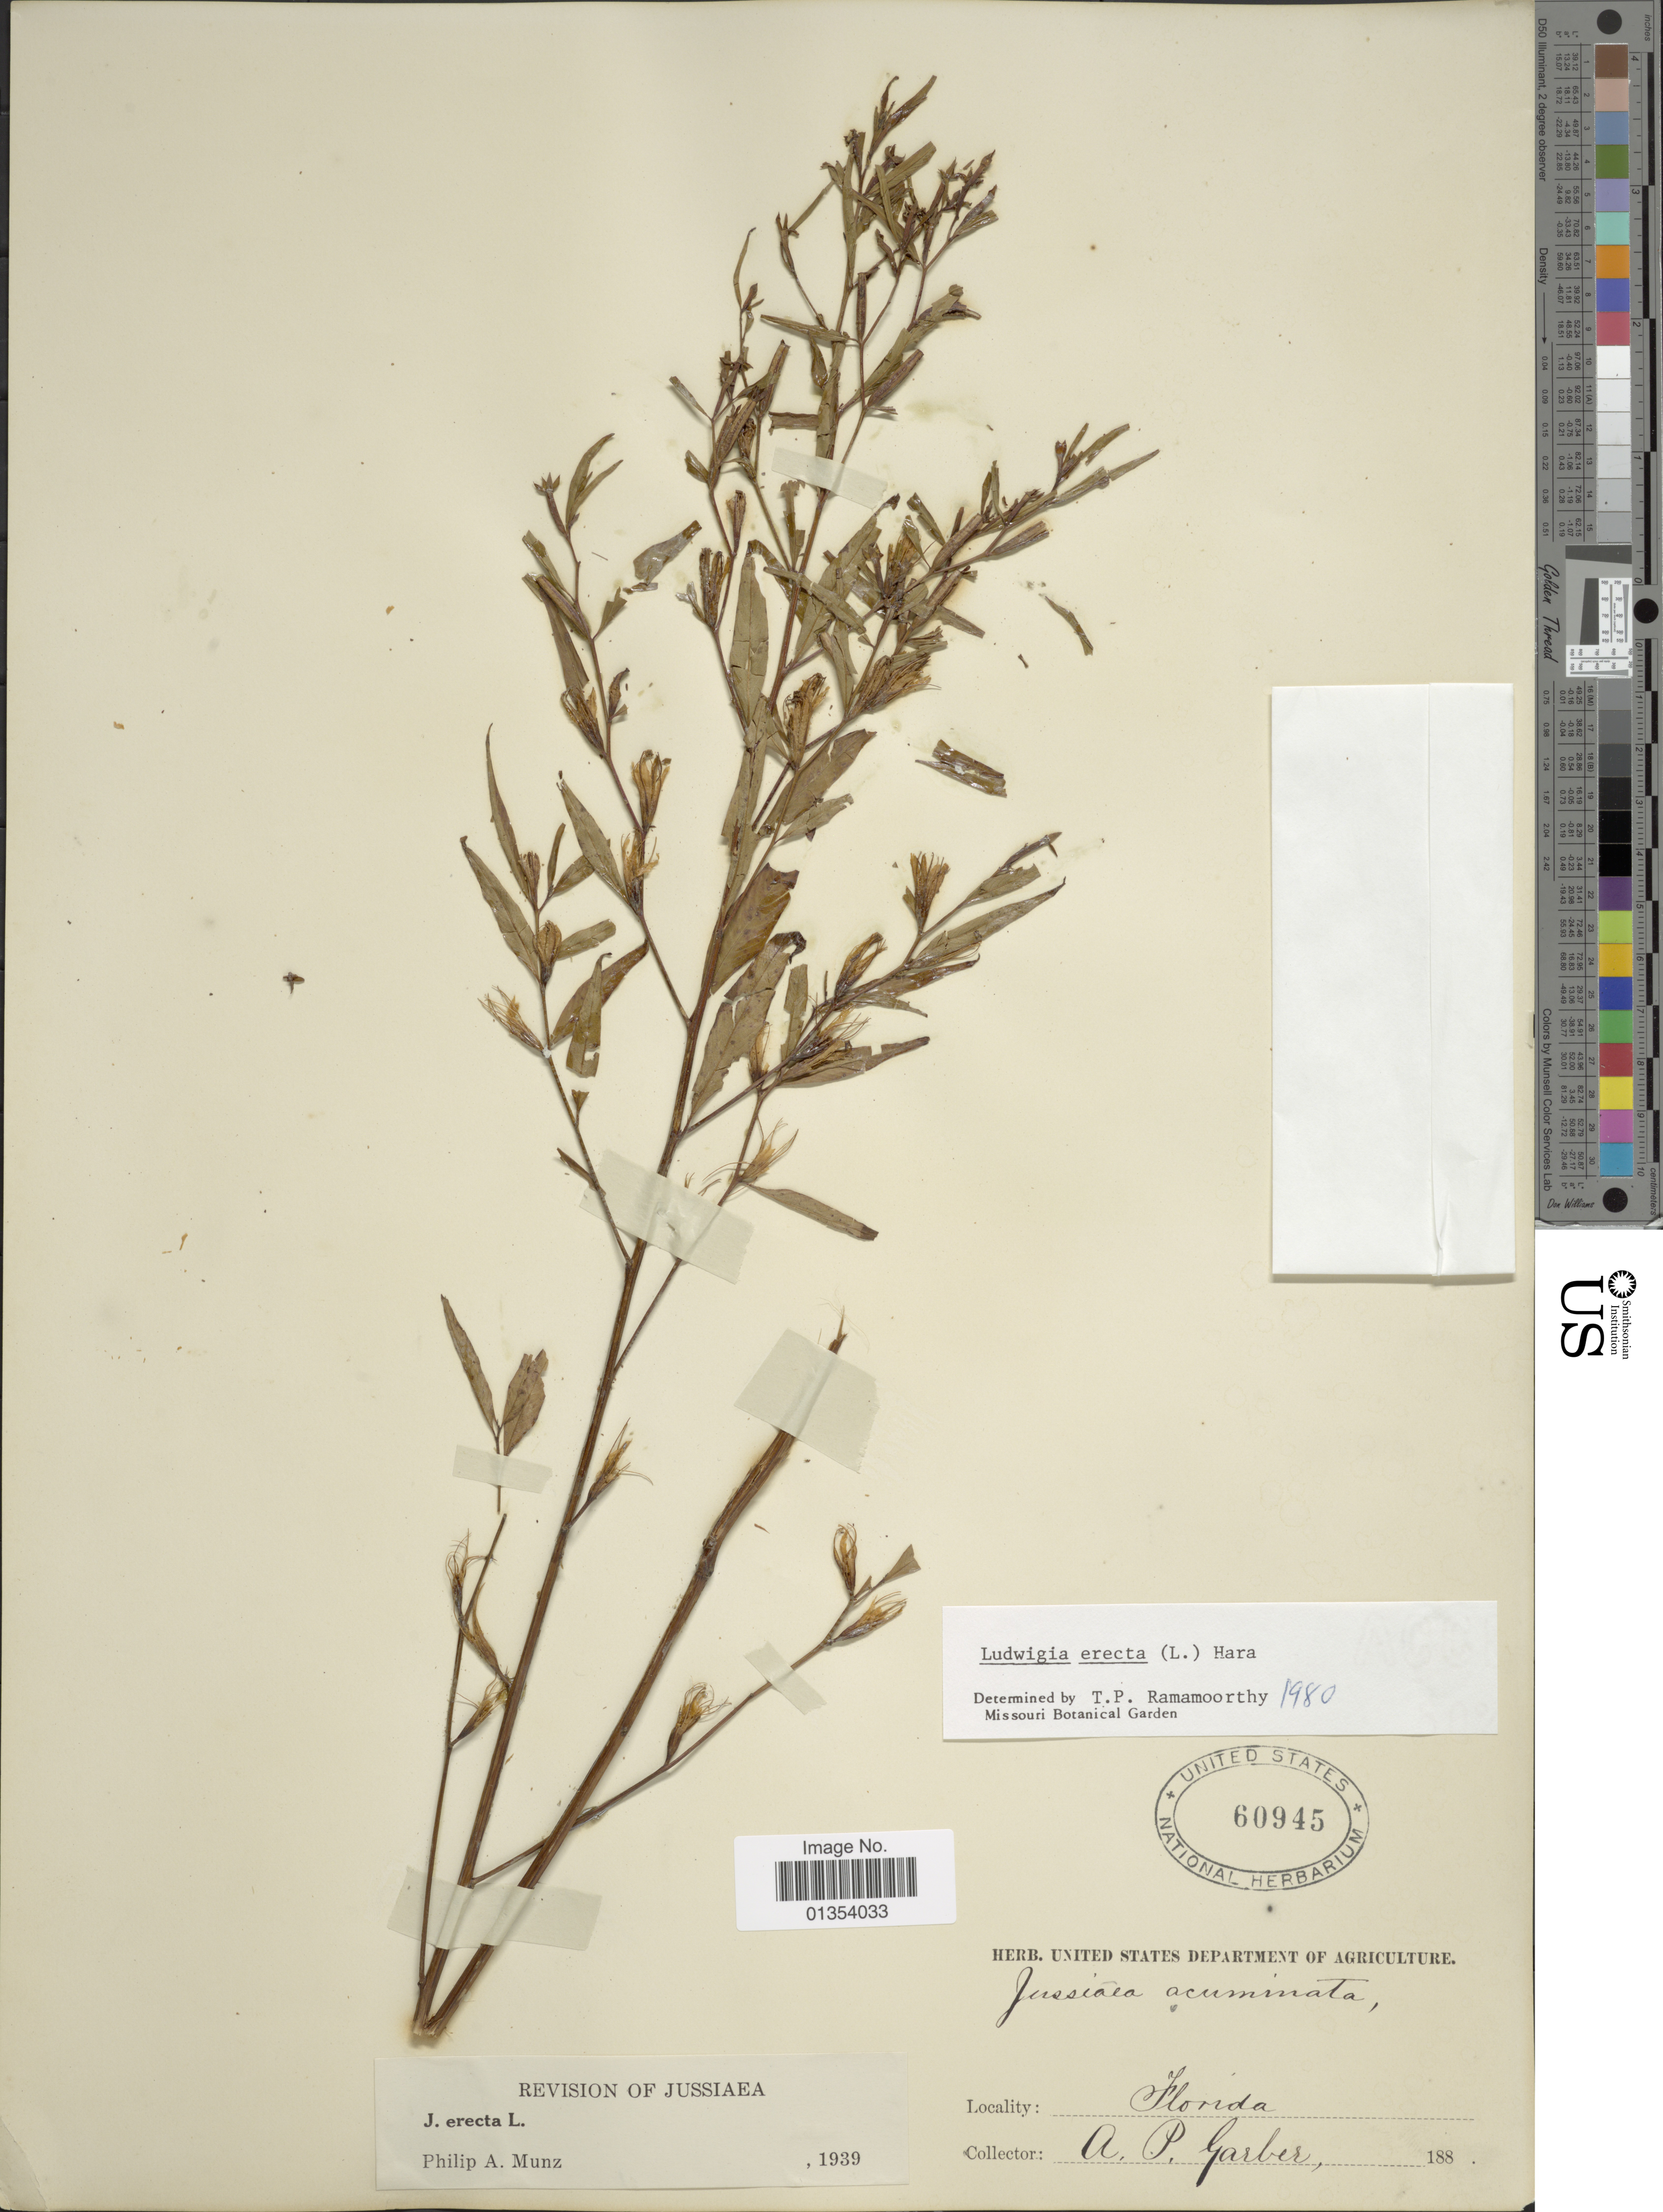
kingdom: Plantae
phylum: Tracheophyta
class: Magnoliopsida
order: Myrtales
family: Onagraceae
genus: Ludwigia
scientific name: Ludwigia erecta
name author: (L.) H. Hara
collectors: A. P. Garber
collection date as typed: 188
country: United States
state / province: Florida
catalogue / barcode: US 60945